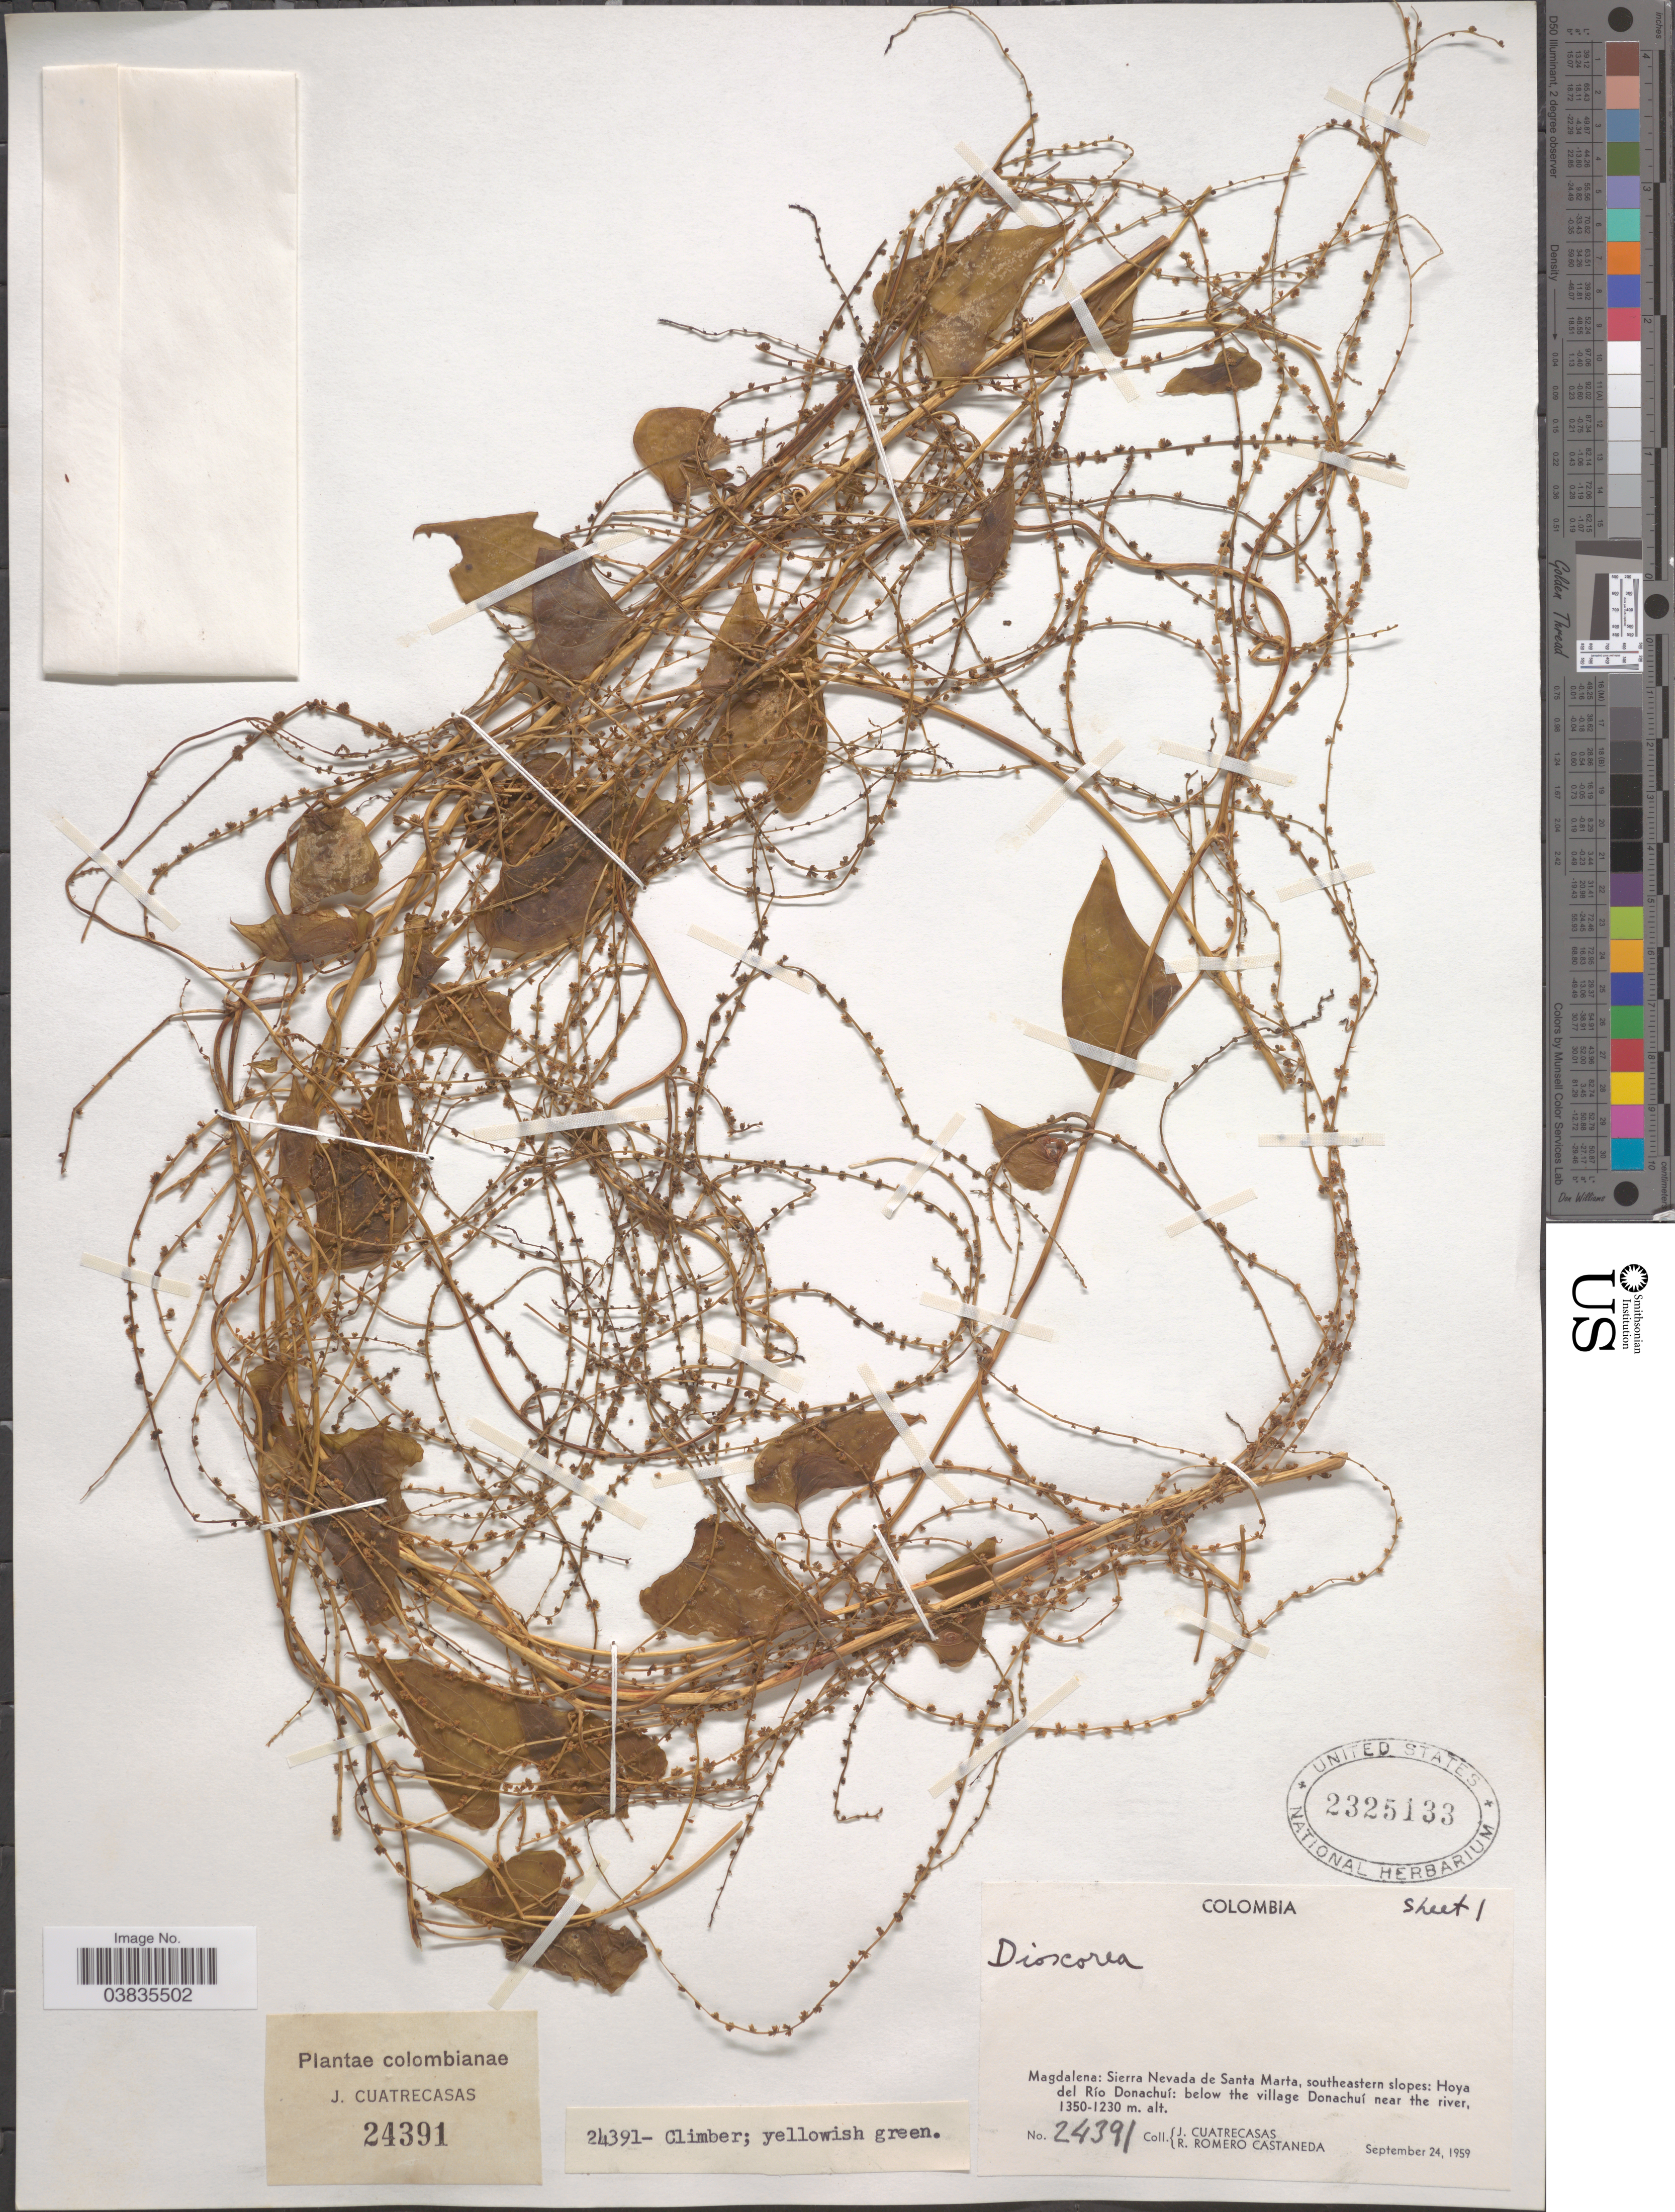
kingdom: Plantae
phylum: Tracheophyta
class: Liliopsida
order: Dioscoreales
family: Dioscoreaceae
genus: Dioscorea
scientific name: Dioscorea sp.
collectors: J. Cuatrecasas & R. Romero Castañeda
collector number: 24391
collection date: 1959-09-24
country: Colombia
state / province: Magdalena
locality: Sierra Nevada de Santa Marta, southeastern slopes: Hoya del Río Donachuí: below the village Donachuí near the river.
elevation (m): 1230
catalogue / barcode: US 2325133